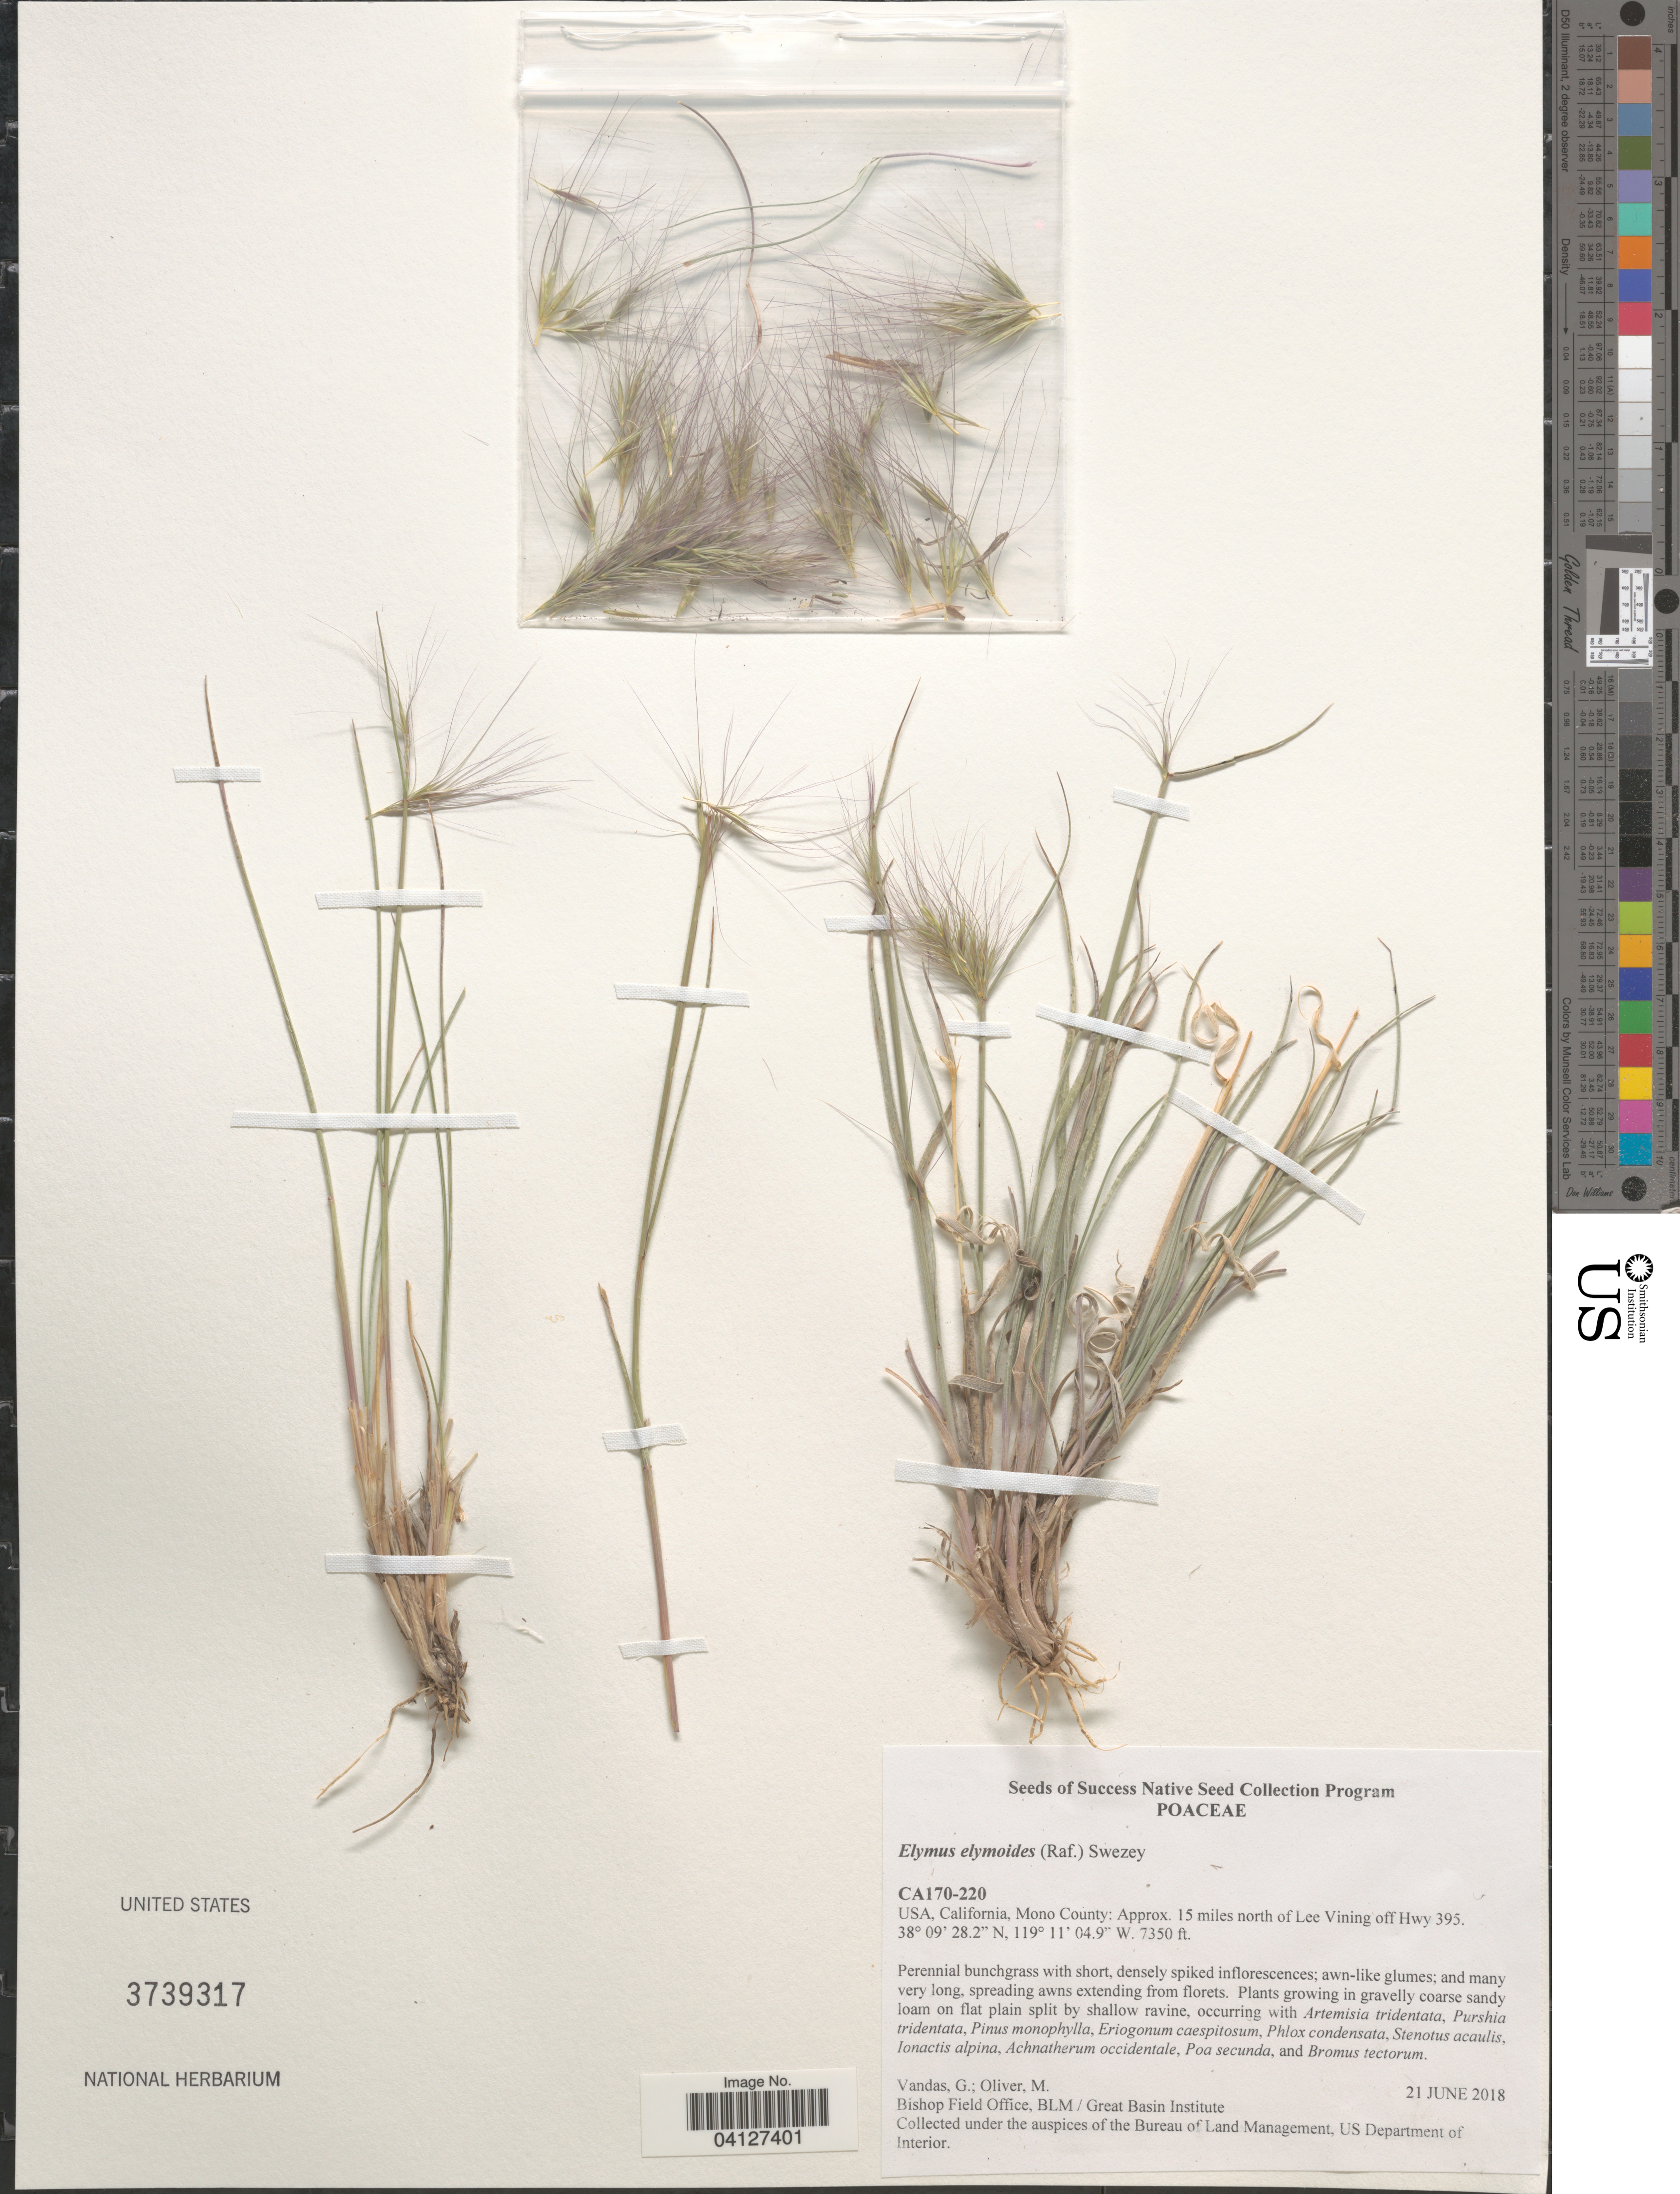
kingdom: Plantae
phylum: Tracheophyta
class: Liliopsida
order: Poales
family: Poaceae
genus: Elymus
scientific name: Elymus elymoides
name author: (Raf.) Swezey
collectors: G. Vandas & M. Oliver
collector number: CA170-220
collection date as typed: Transcribed d/m/y: 21/6/2018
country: United States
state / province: California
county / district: Mono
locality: Mono County: Approx. 15 miles north of Lee Vining off Hwy 395.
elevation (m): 2240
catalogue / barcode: US 3739317